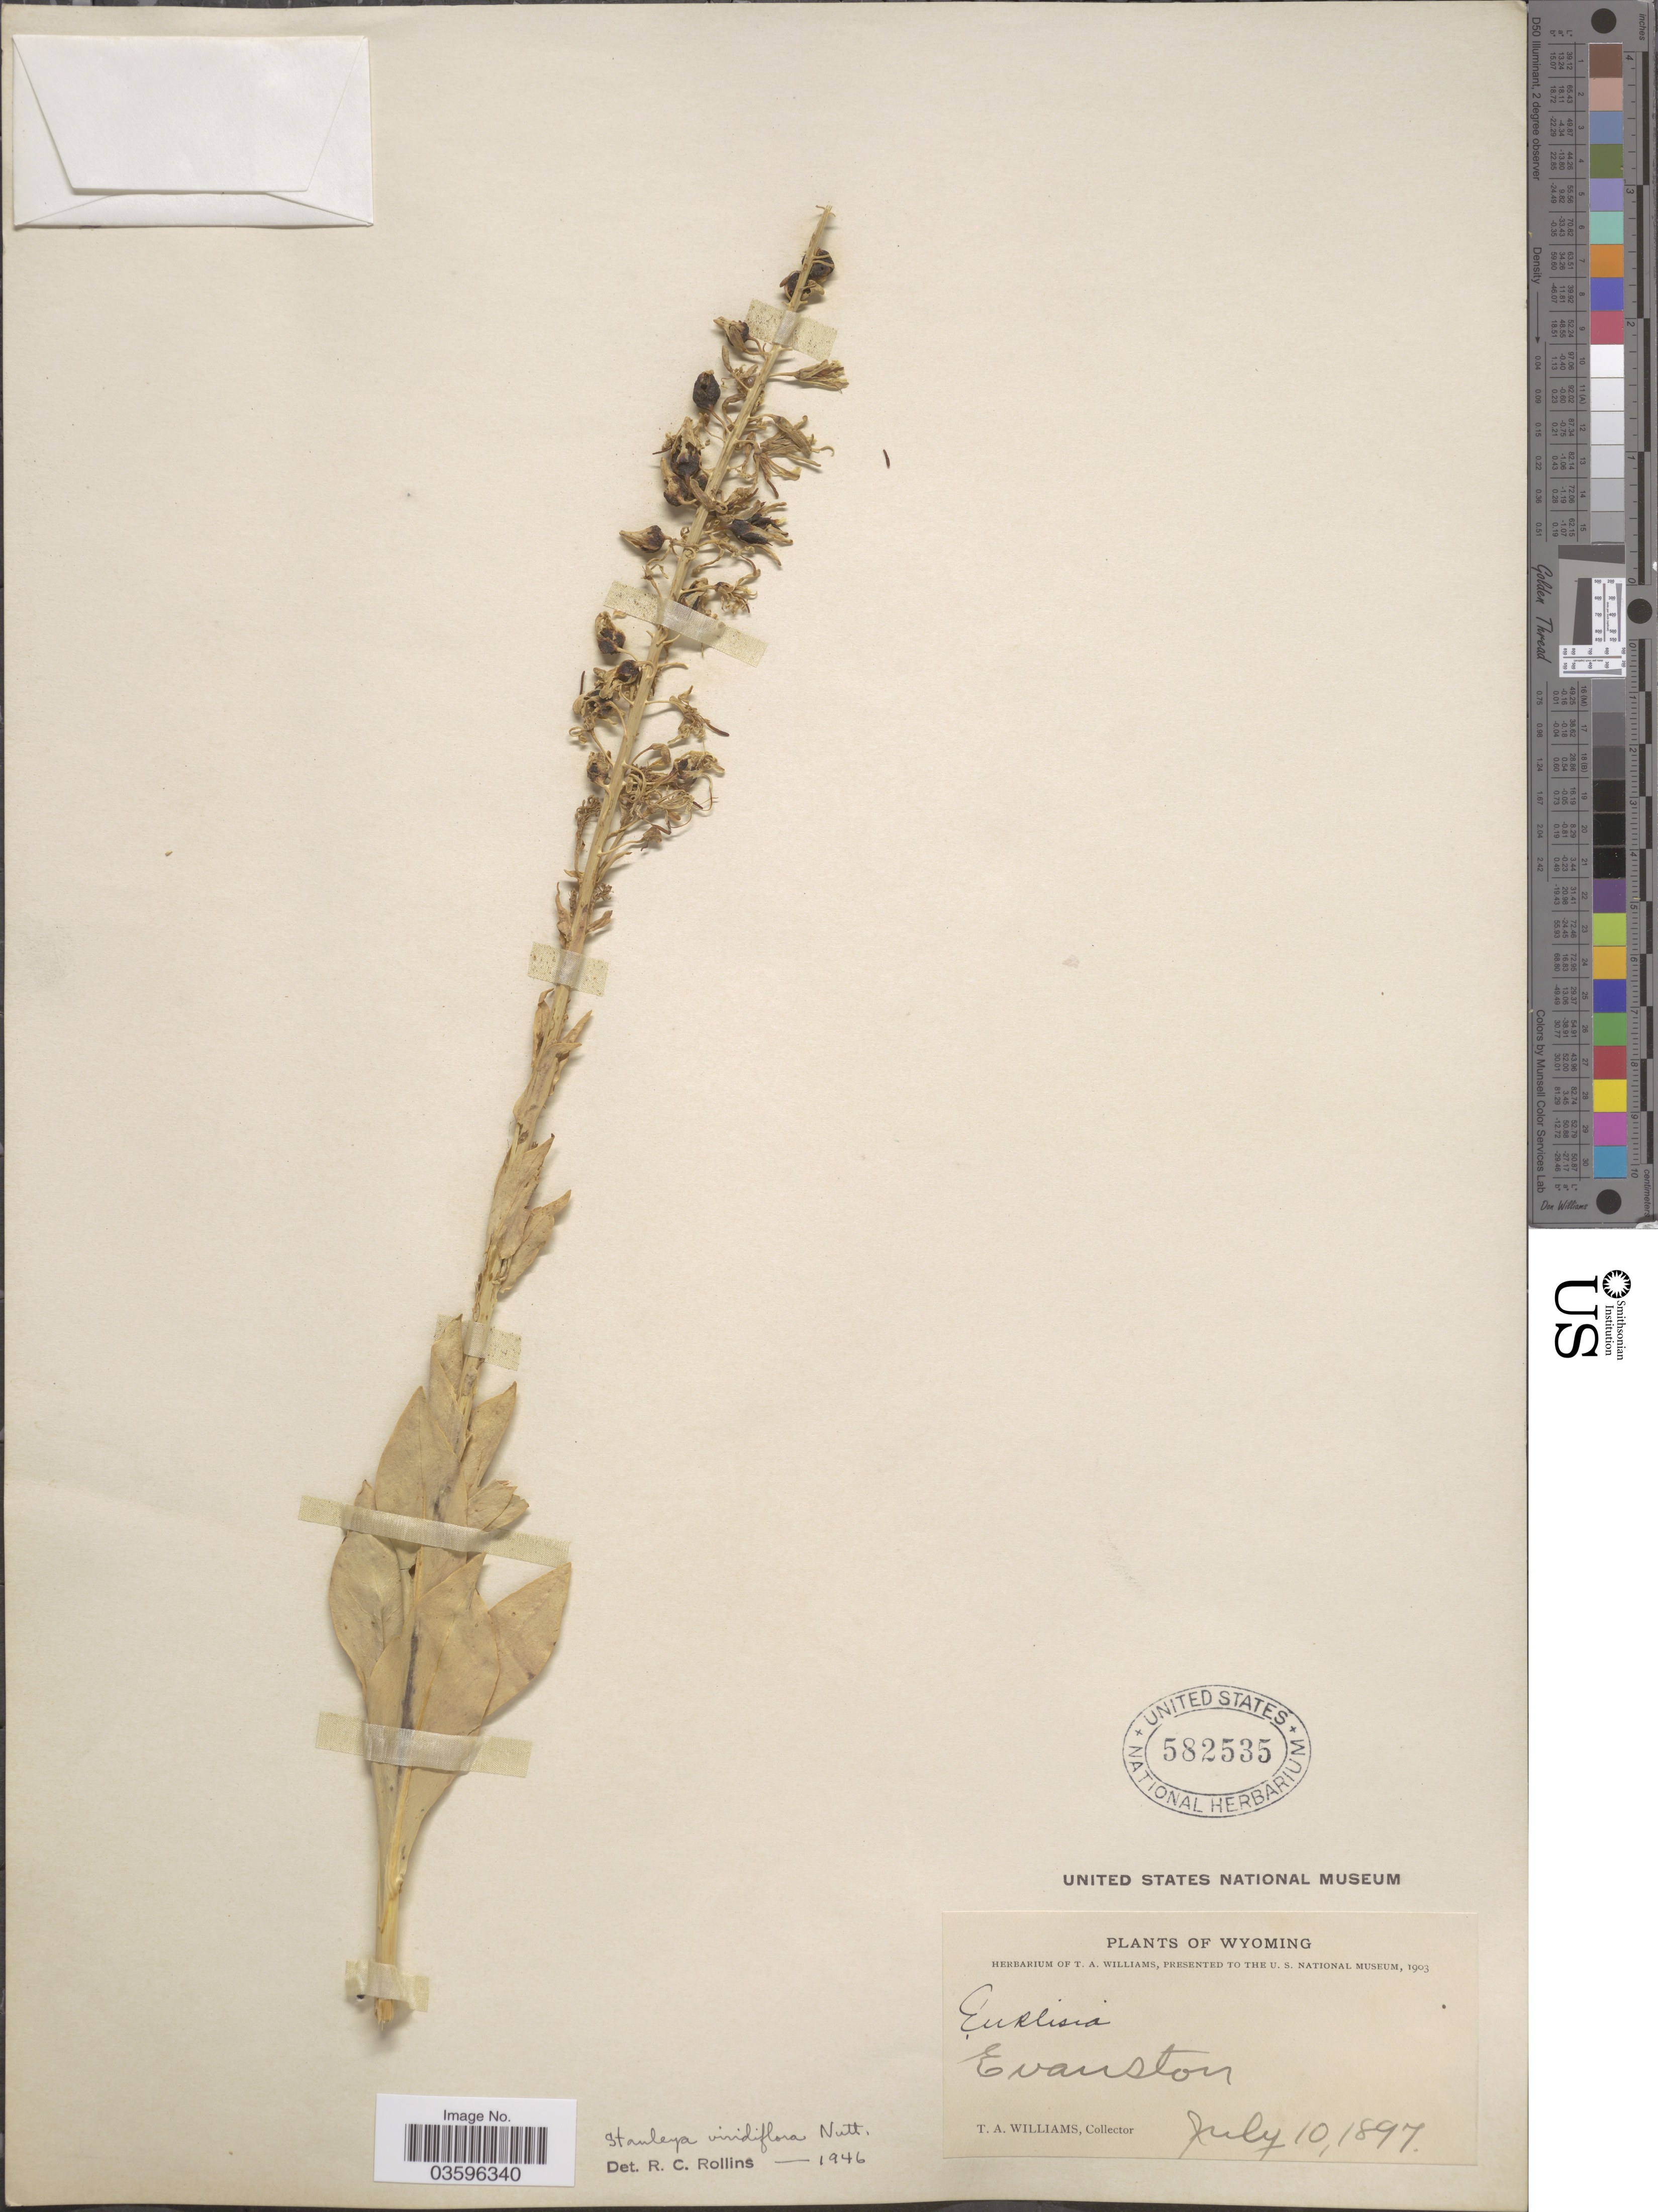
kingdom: Plantae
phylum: Tracheophyta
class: Magnoliopsida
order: Brassicales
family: Brassicaceae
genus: Stanleya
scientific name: Stanleya viridiflora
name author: Nutt.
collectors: T. Williams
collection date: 1897-07-10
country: United States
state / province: Wyoming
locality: Evanston.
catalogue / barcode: US 582535